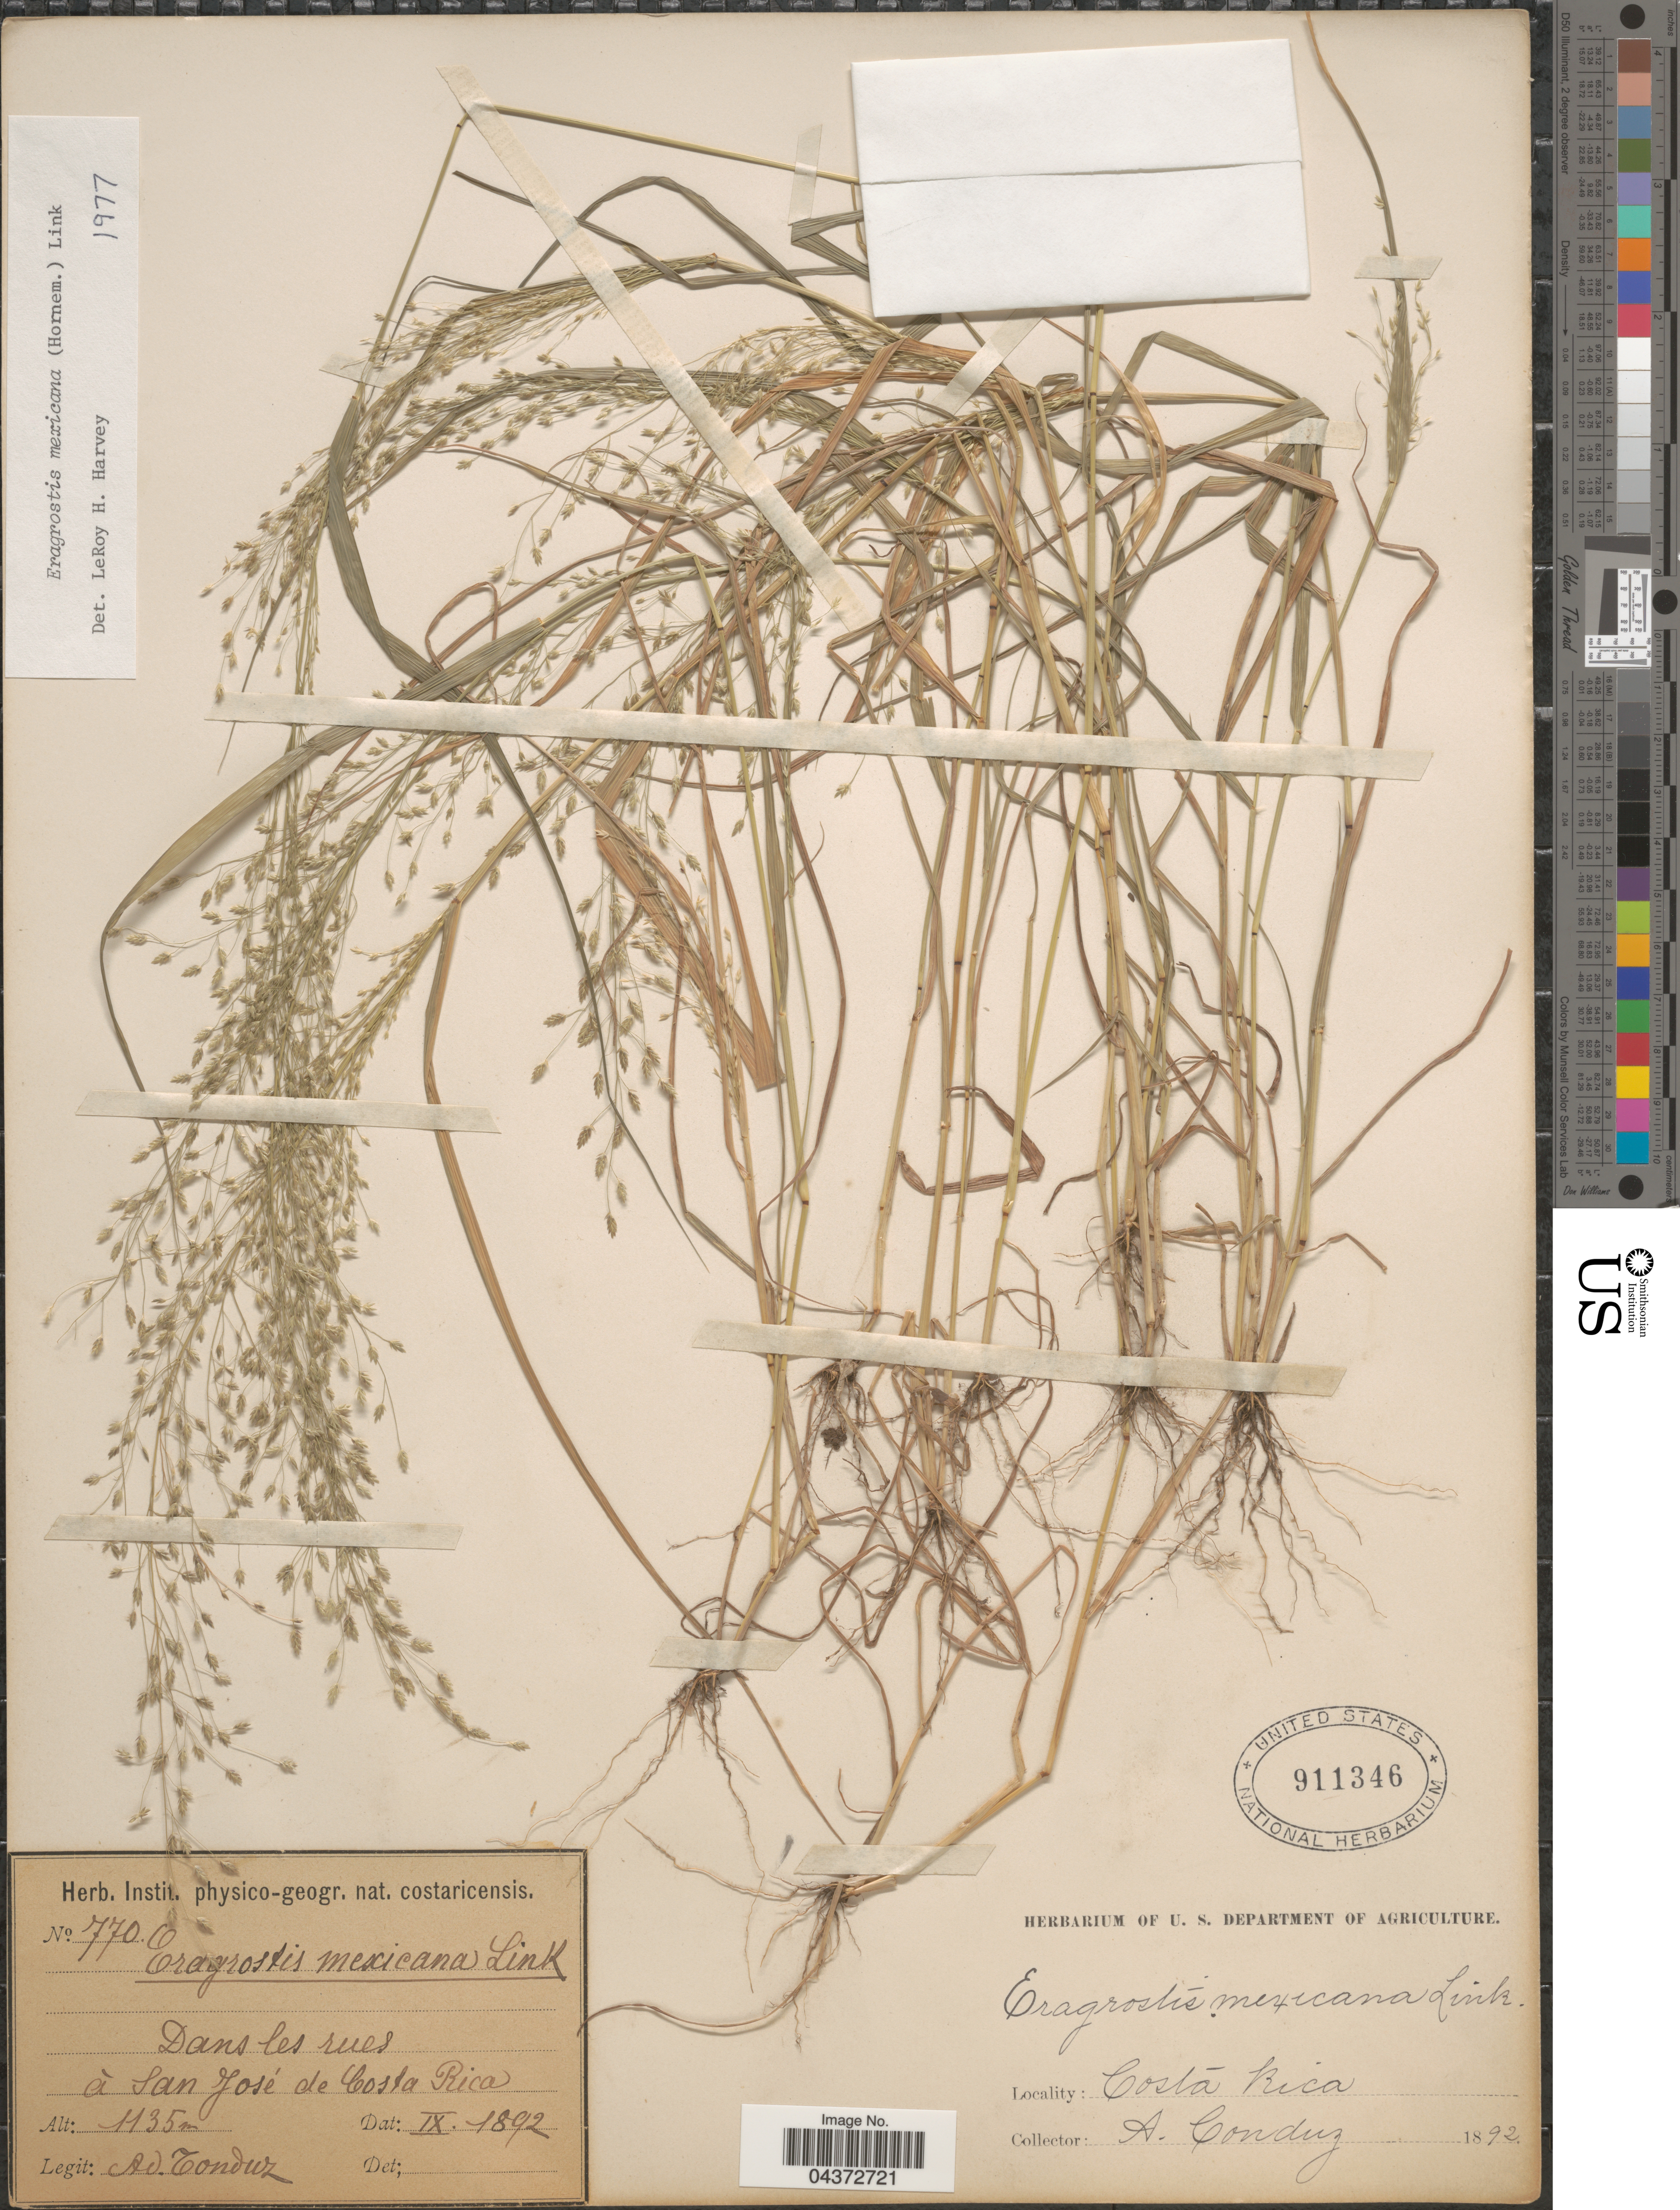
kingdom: Plantae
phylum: Tracheophyta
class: Liliopsida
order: Poales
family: Poaceae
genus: Eragrostis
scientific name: Eragrostis mexicana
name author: (Hornem.) Link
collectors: A. Tonduz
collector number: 770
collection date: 1892-09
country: Costa Rica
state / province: San José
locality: Dans les rues à San José de Costa Rica.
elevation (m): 1135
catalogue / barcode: US 911346